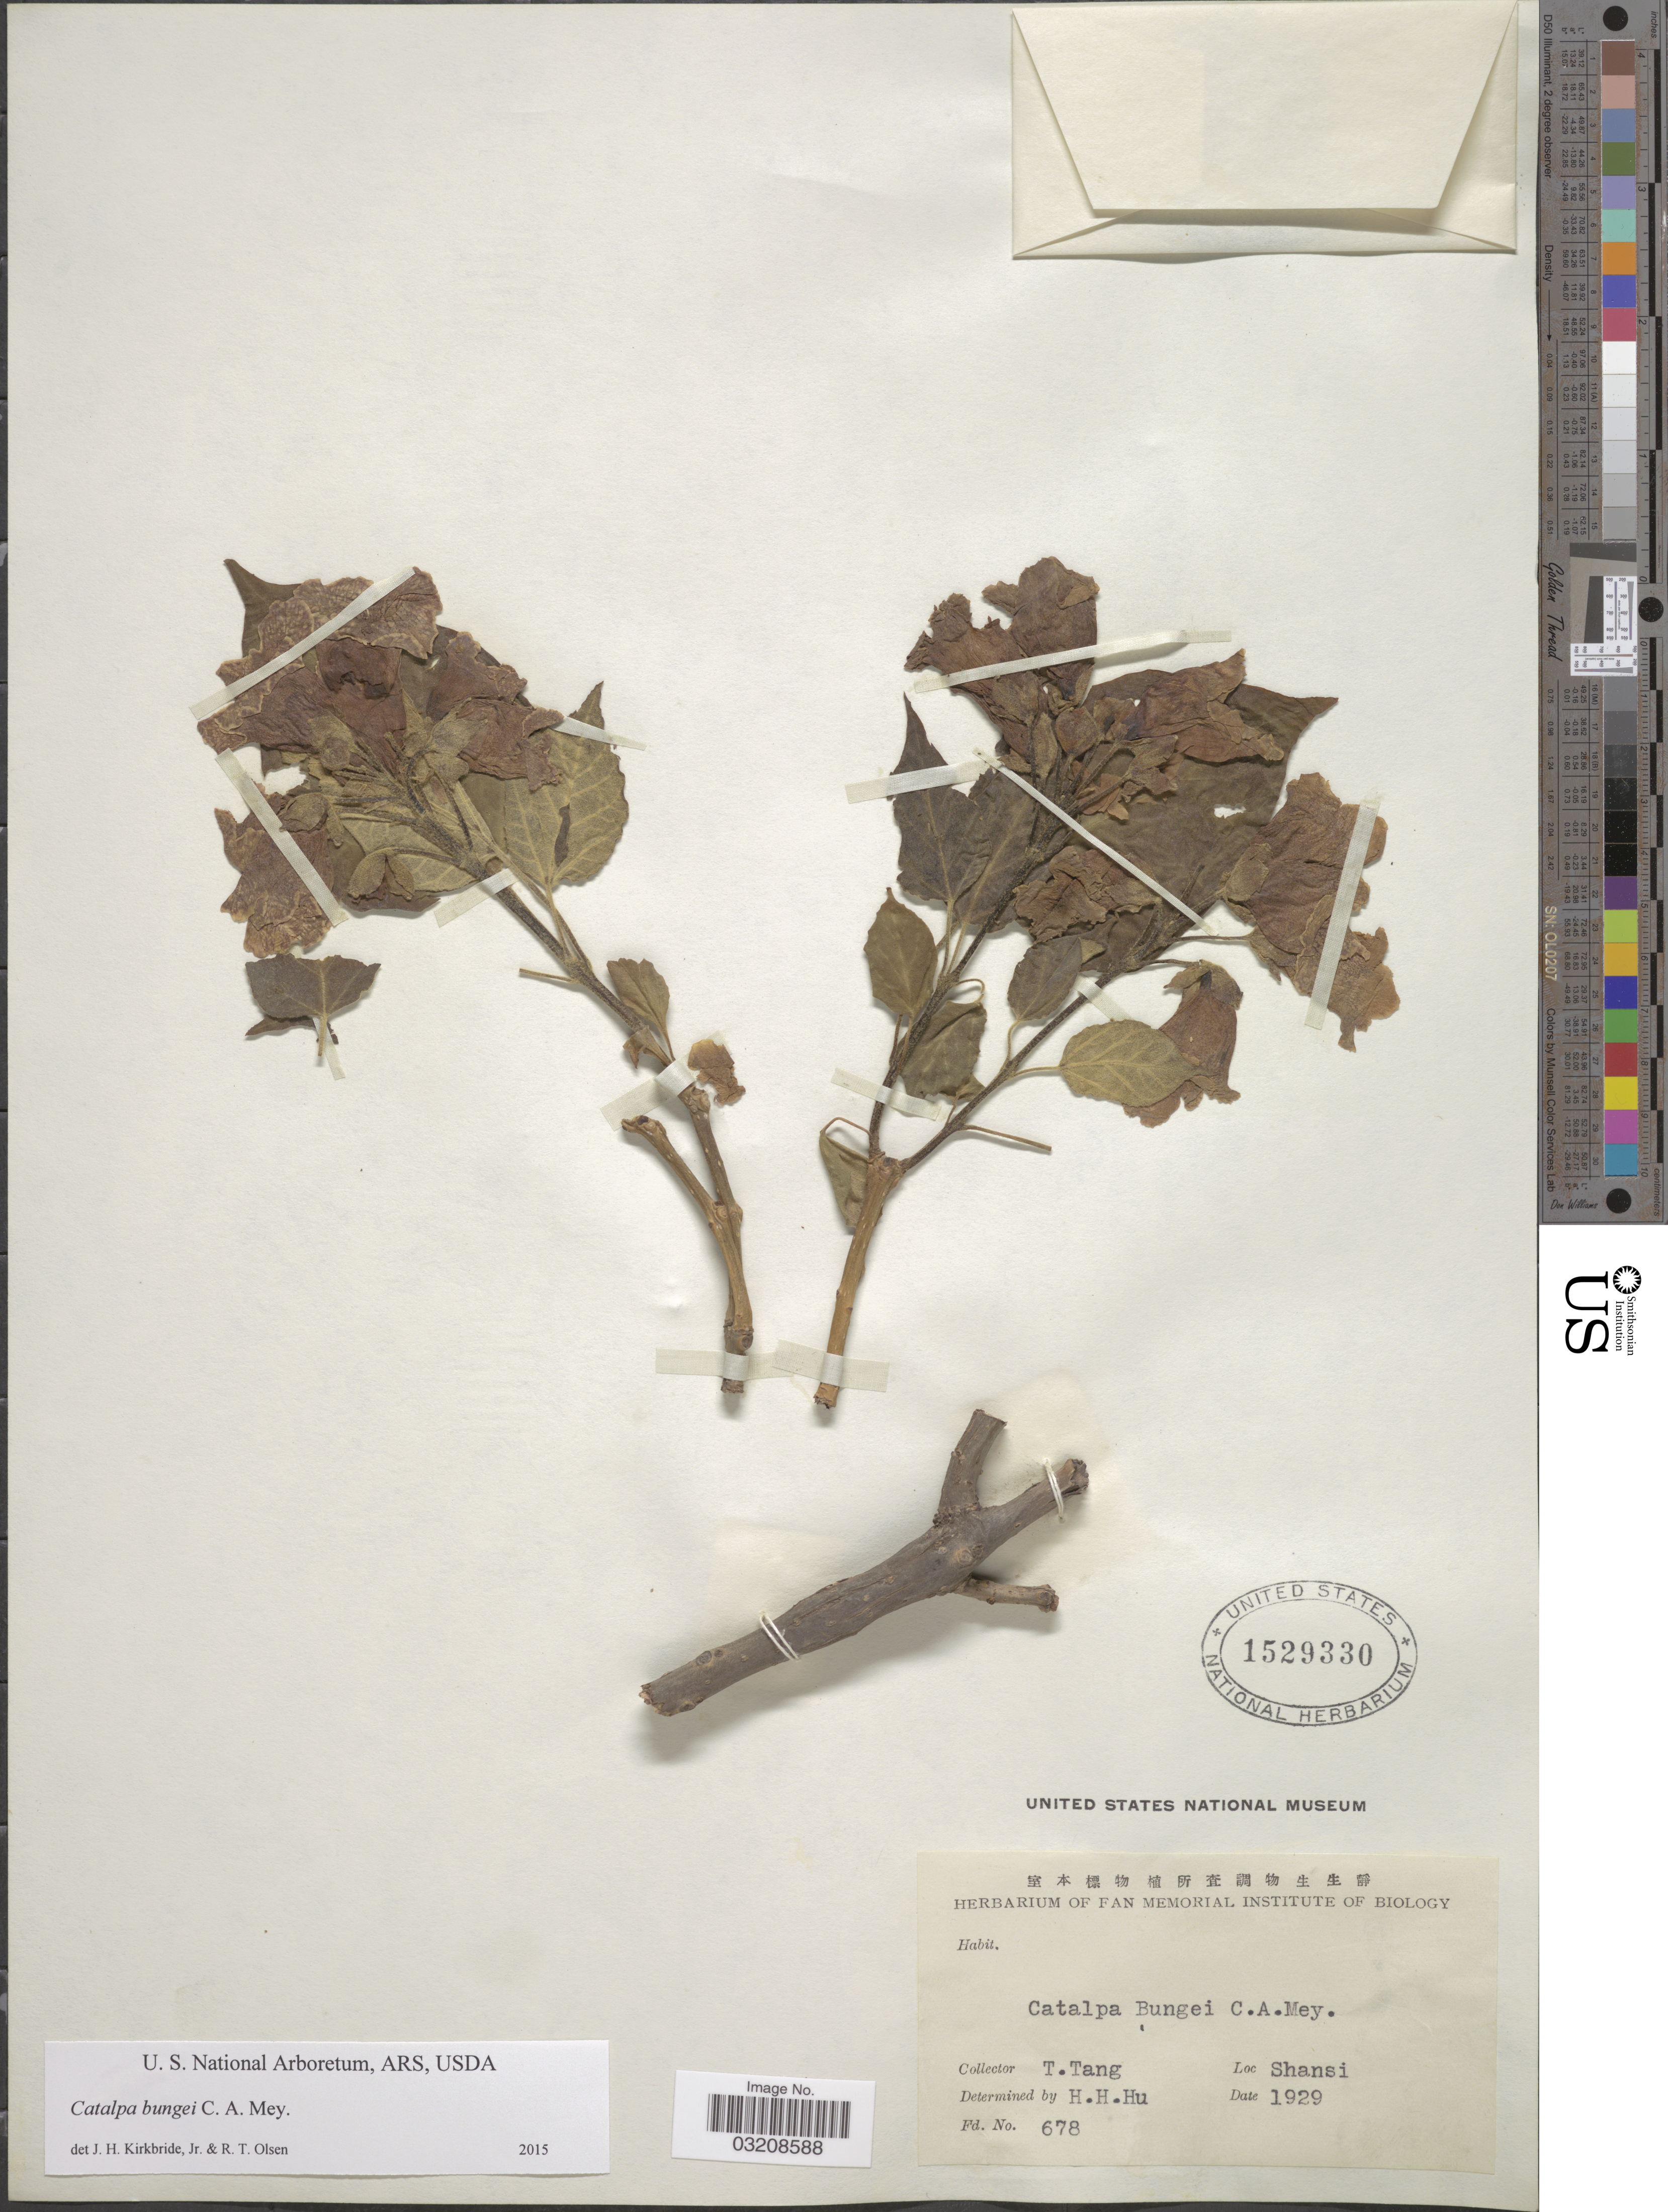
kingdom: Plantae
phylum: Tracheophyta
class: Magnoliopsida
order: Lamiales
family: Bignoniaceae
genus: Catalpa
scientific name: Catalpa bungei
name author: C.A. Mey.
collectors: T. Tang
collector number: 678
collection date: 1929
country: China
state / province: Shanxi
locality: Shansi.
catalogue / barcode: US 1529330